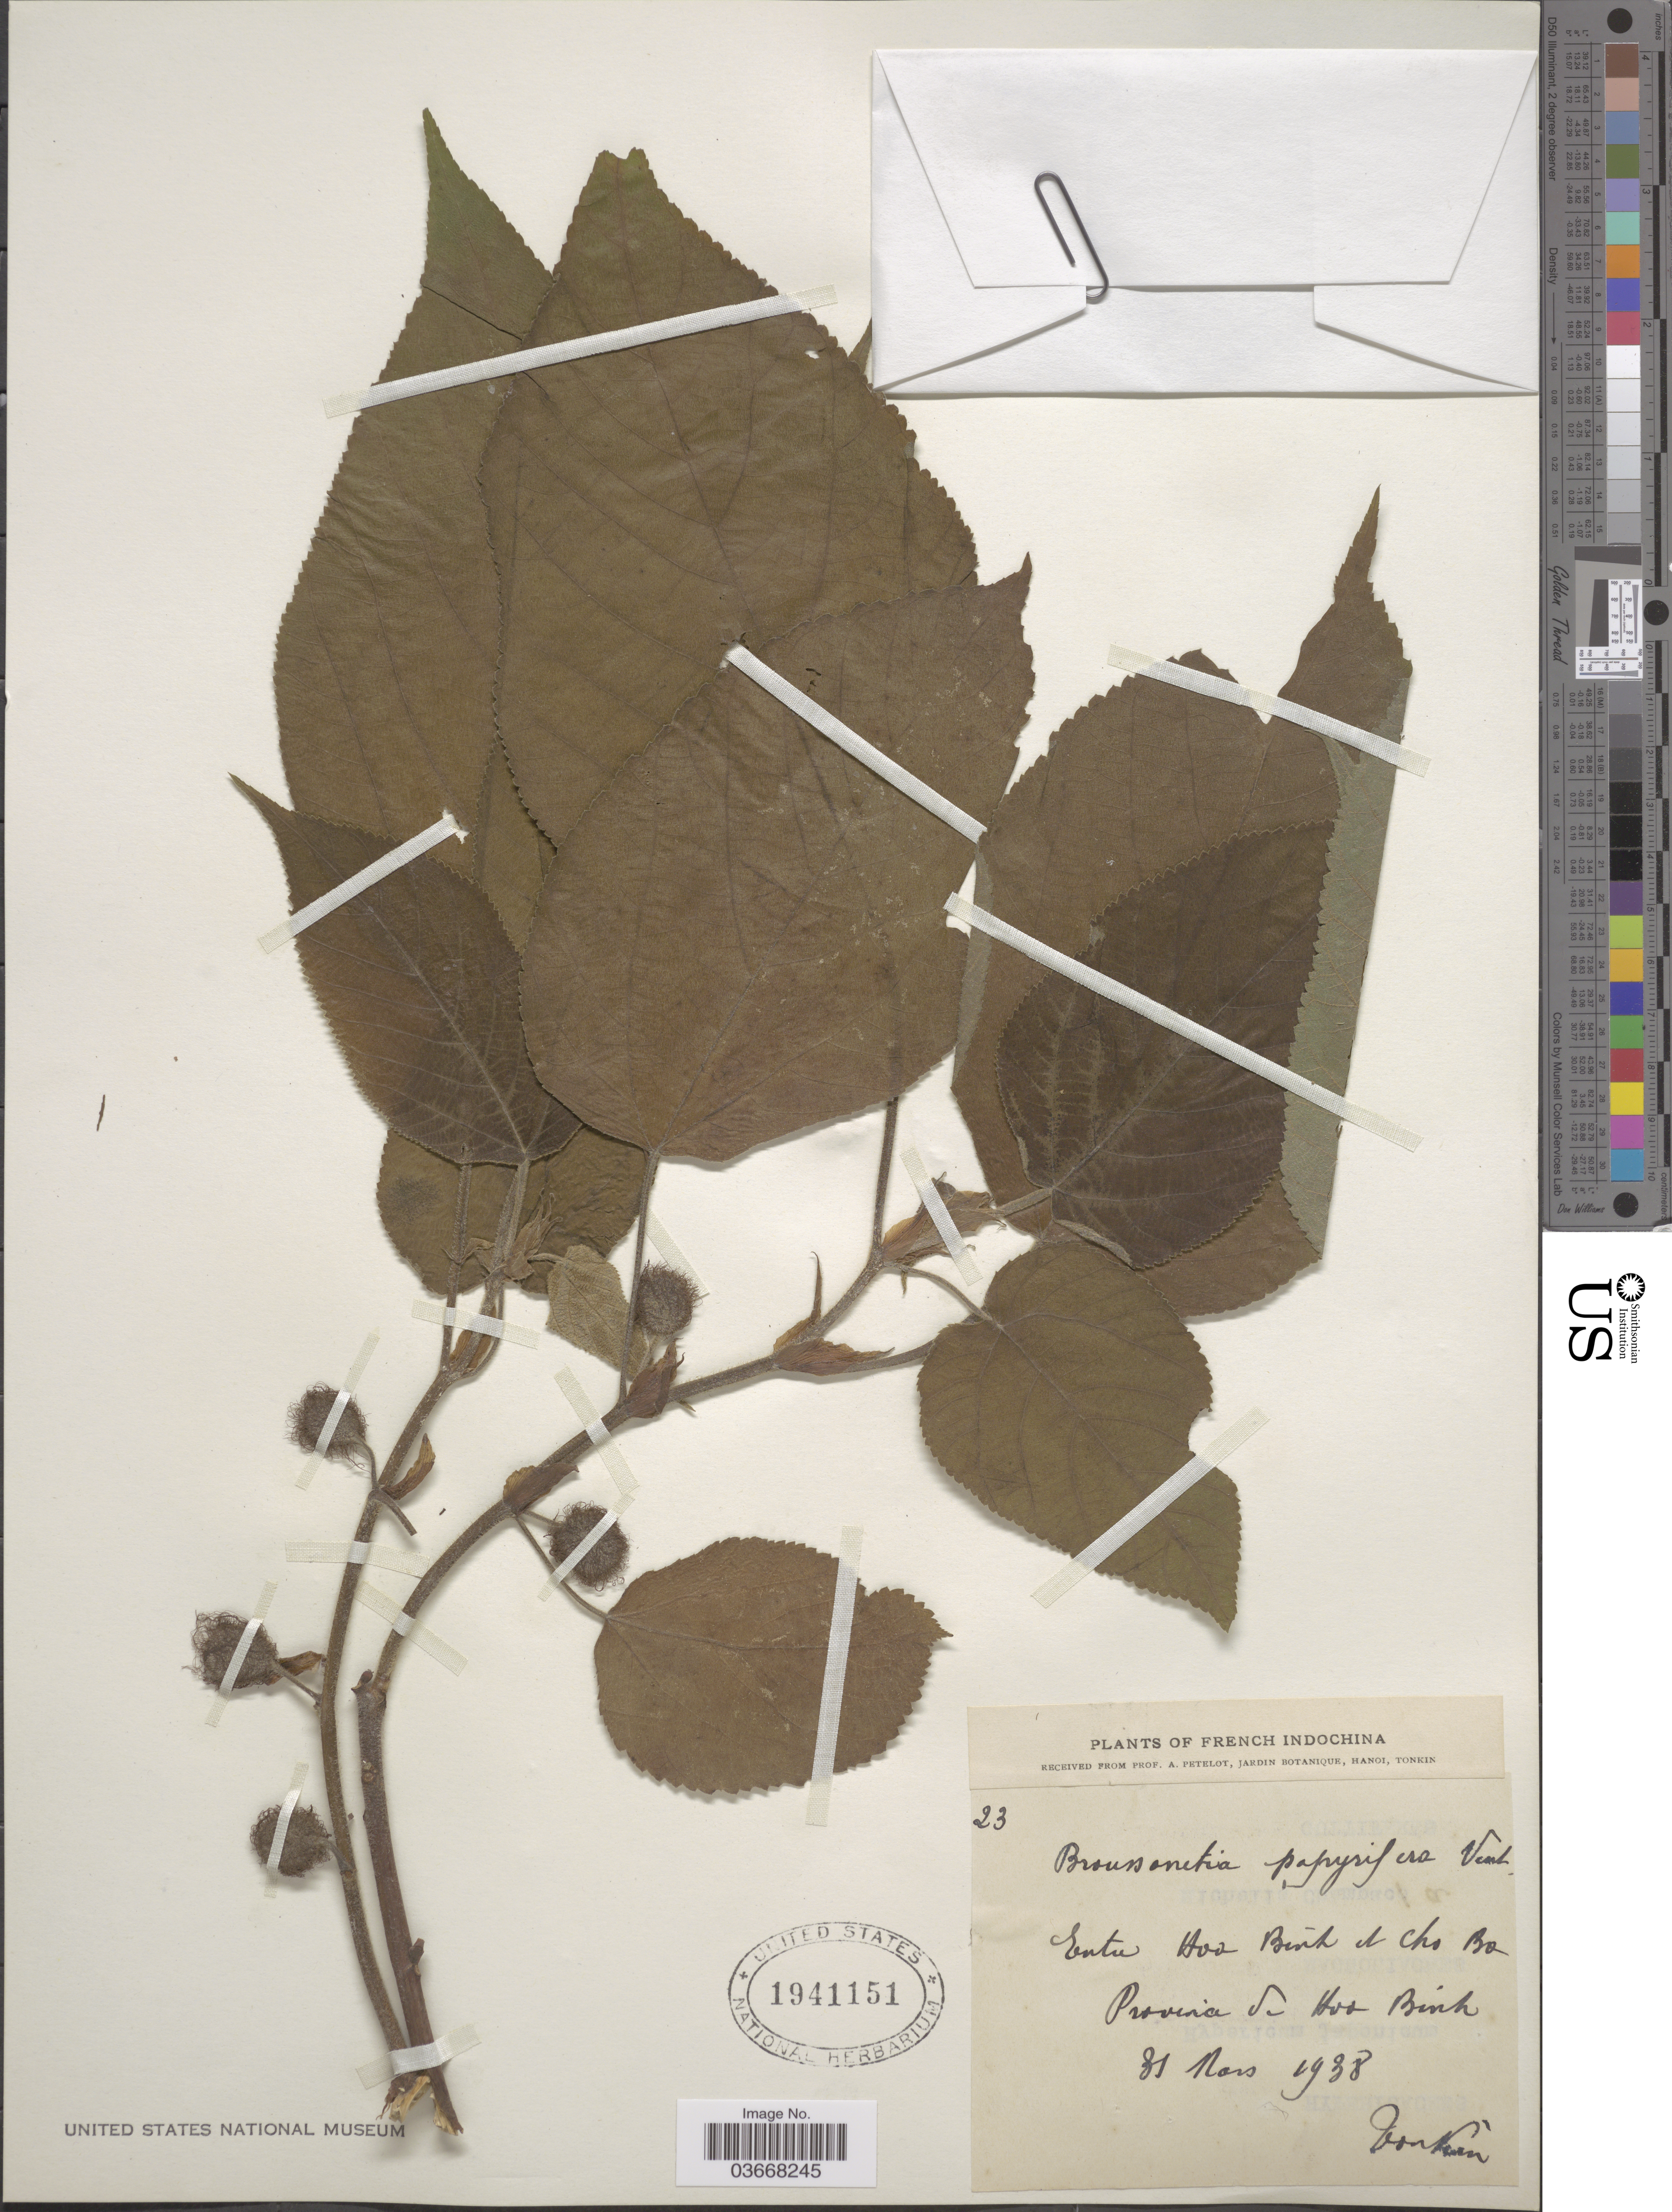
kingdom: Plantae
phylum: Tracheophyta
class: Magnoliopsida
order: Rosales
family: Moraceae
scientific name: Broussoneta papyrifera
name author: (L.) L'Hér. ex Vent.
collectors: P. A. Pételot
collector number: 23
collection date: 1938-03-31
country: Vietnam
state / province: Hoa Binh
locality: French Indochina. Entre Hoa Binh et Cho Bo.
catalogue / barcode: US 1941151